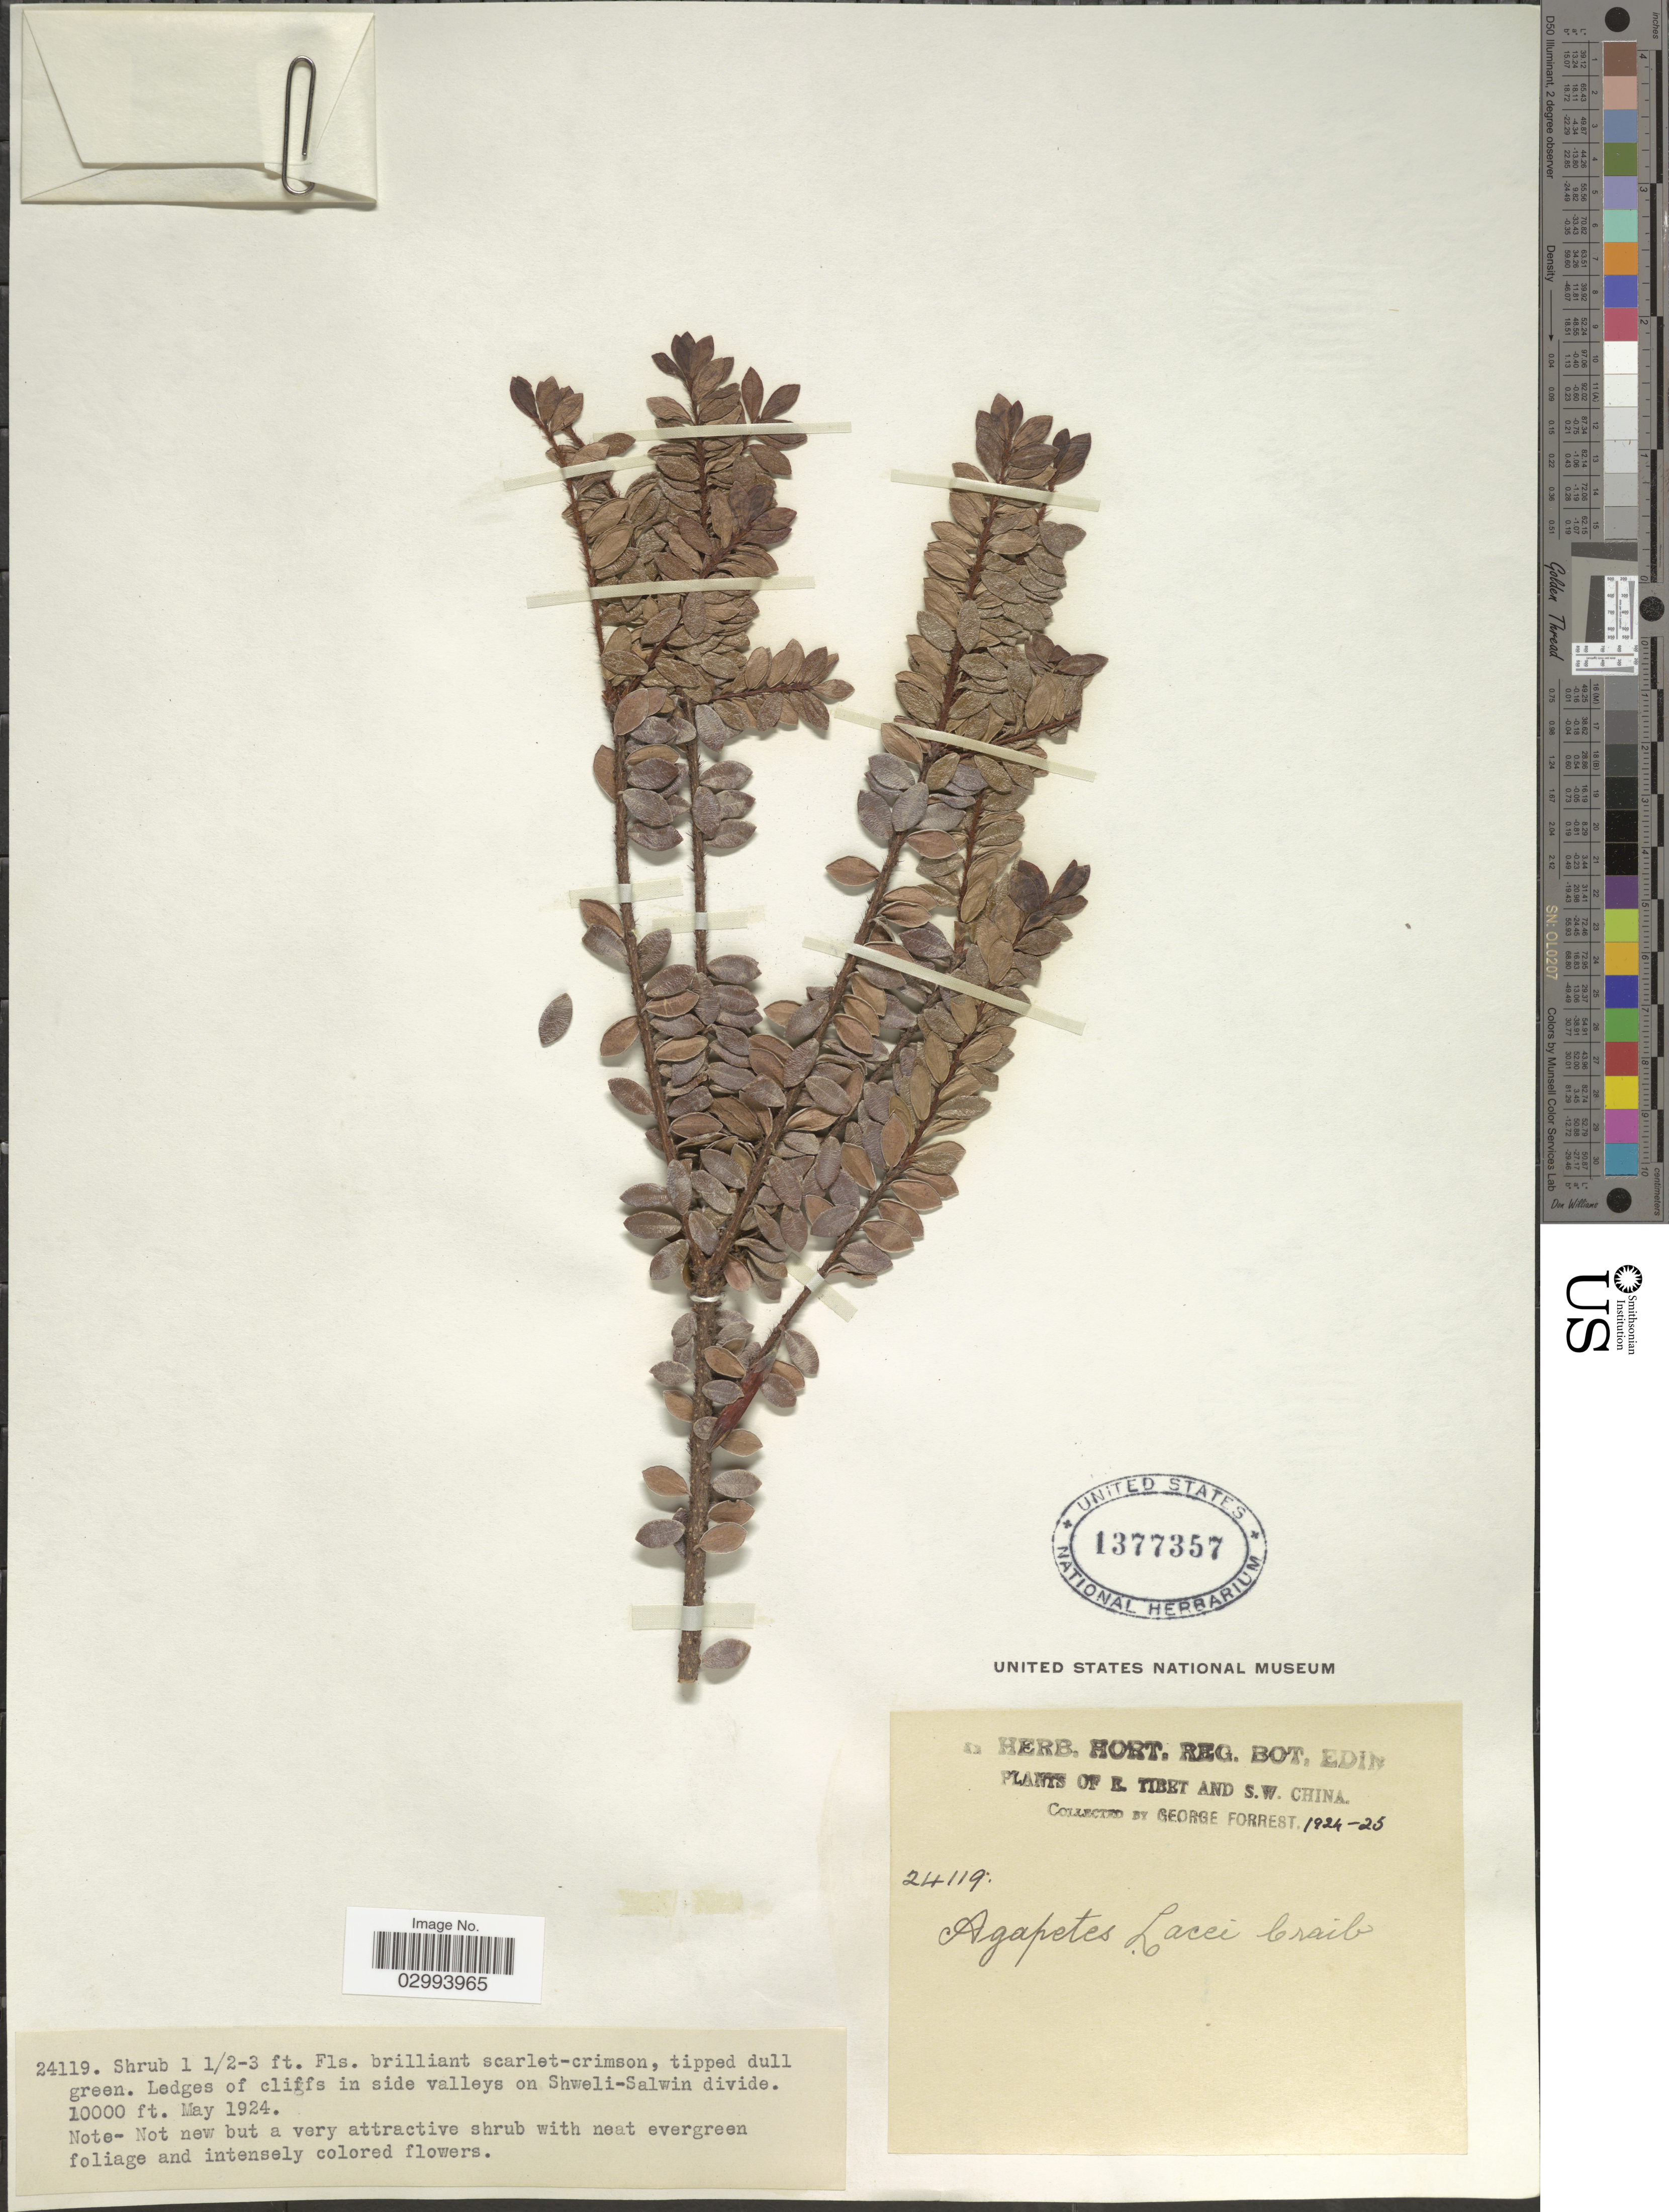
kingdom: Plantae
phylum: Tracheophyta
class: Magnoliopsida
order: Ericales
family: Ericaceae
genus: Agapetes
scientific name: Agapetes lacei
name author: Craib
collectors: G. Forrest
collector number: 24119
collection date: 1924-05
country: China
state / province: Xizang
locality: E. Tibet and S. W. China. Ledges of cliffs in side valleys on Shweli-Salwin divide.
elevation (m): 3048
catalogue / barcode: US 1377357